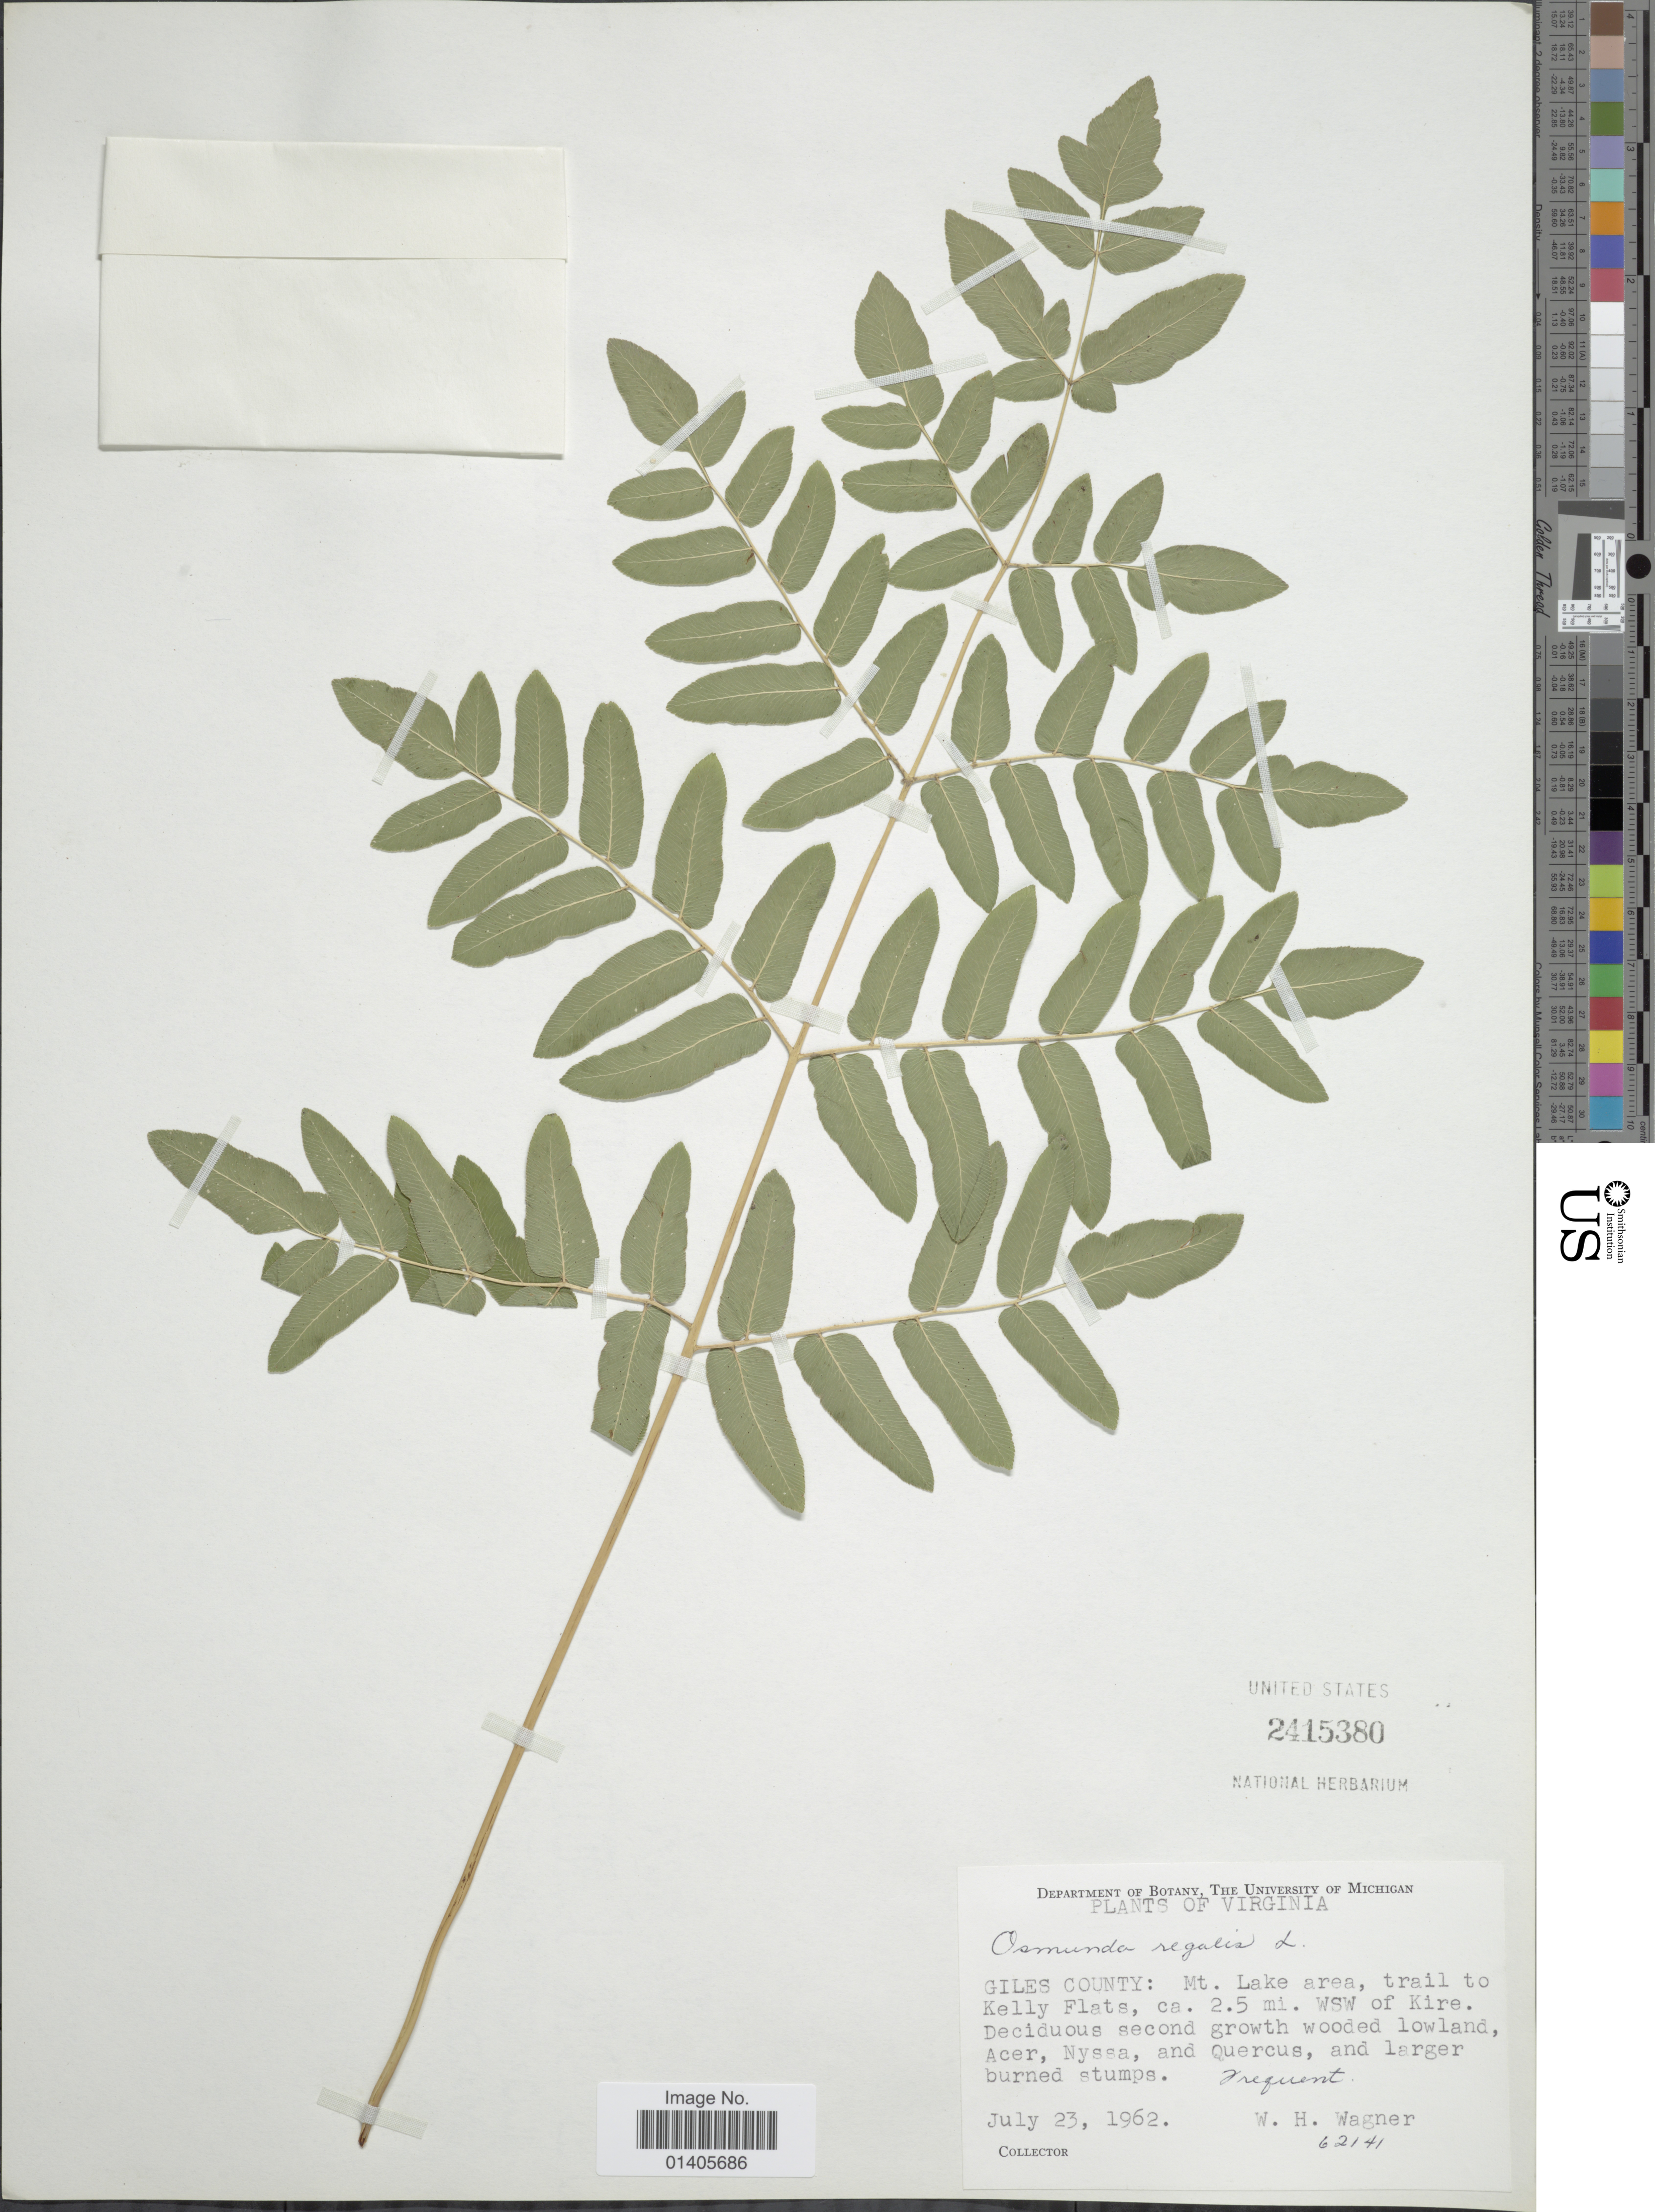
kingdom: Plantae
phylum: Tracheophyta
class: Polypodiopsida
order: Osmundales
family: Osmundaceae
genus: Osmunda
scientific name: Osmunda regalis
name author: L.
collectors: W. H. Wagner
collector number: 62141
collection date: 1962-07-23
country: United States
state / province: Virginia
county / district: Giles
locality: Mt Lake area, trail to Kelly Flats, ca 2.5 mi WSW of Kire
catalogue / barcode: US 2415380